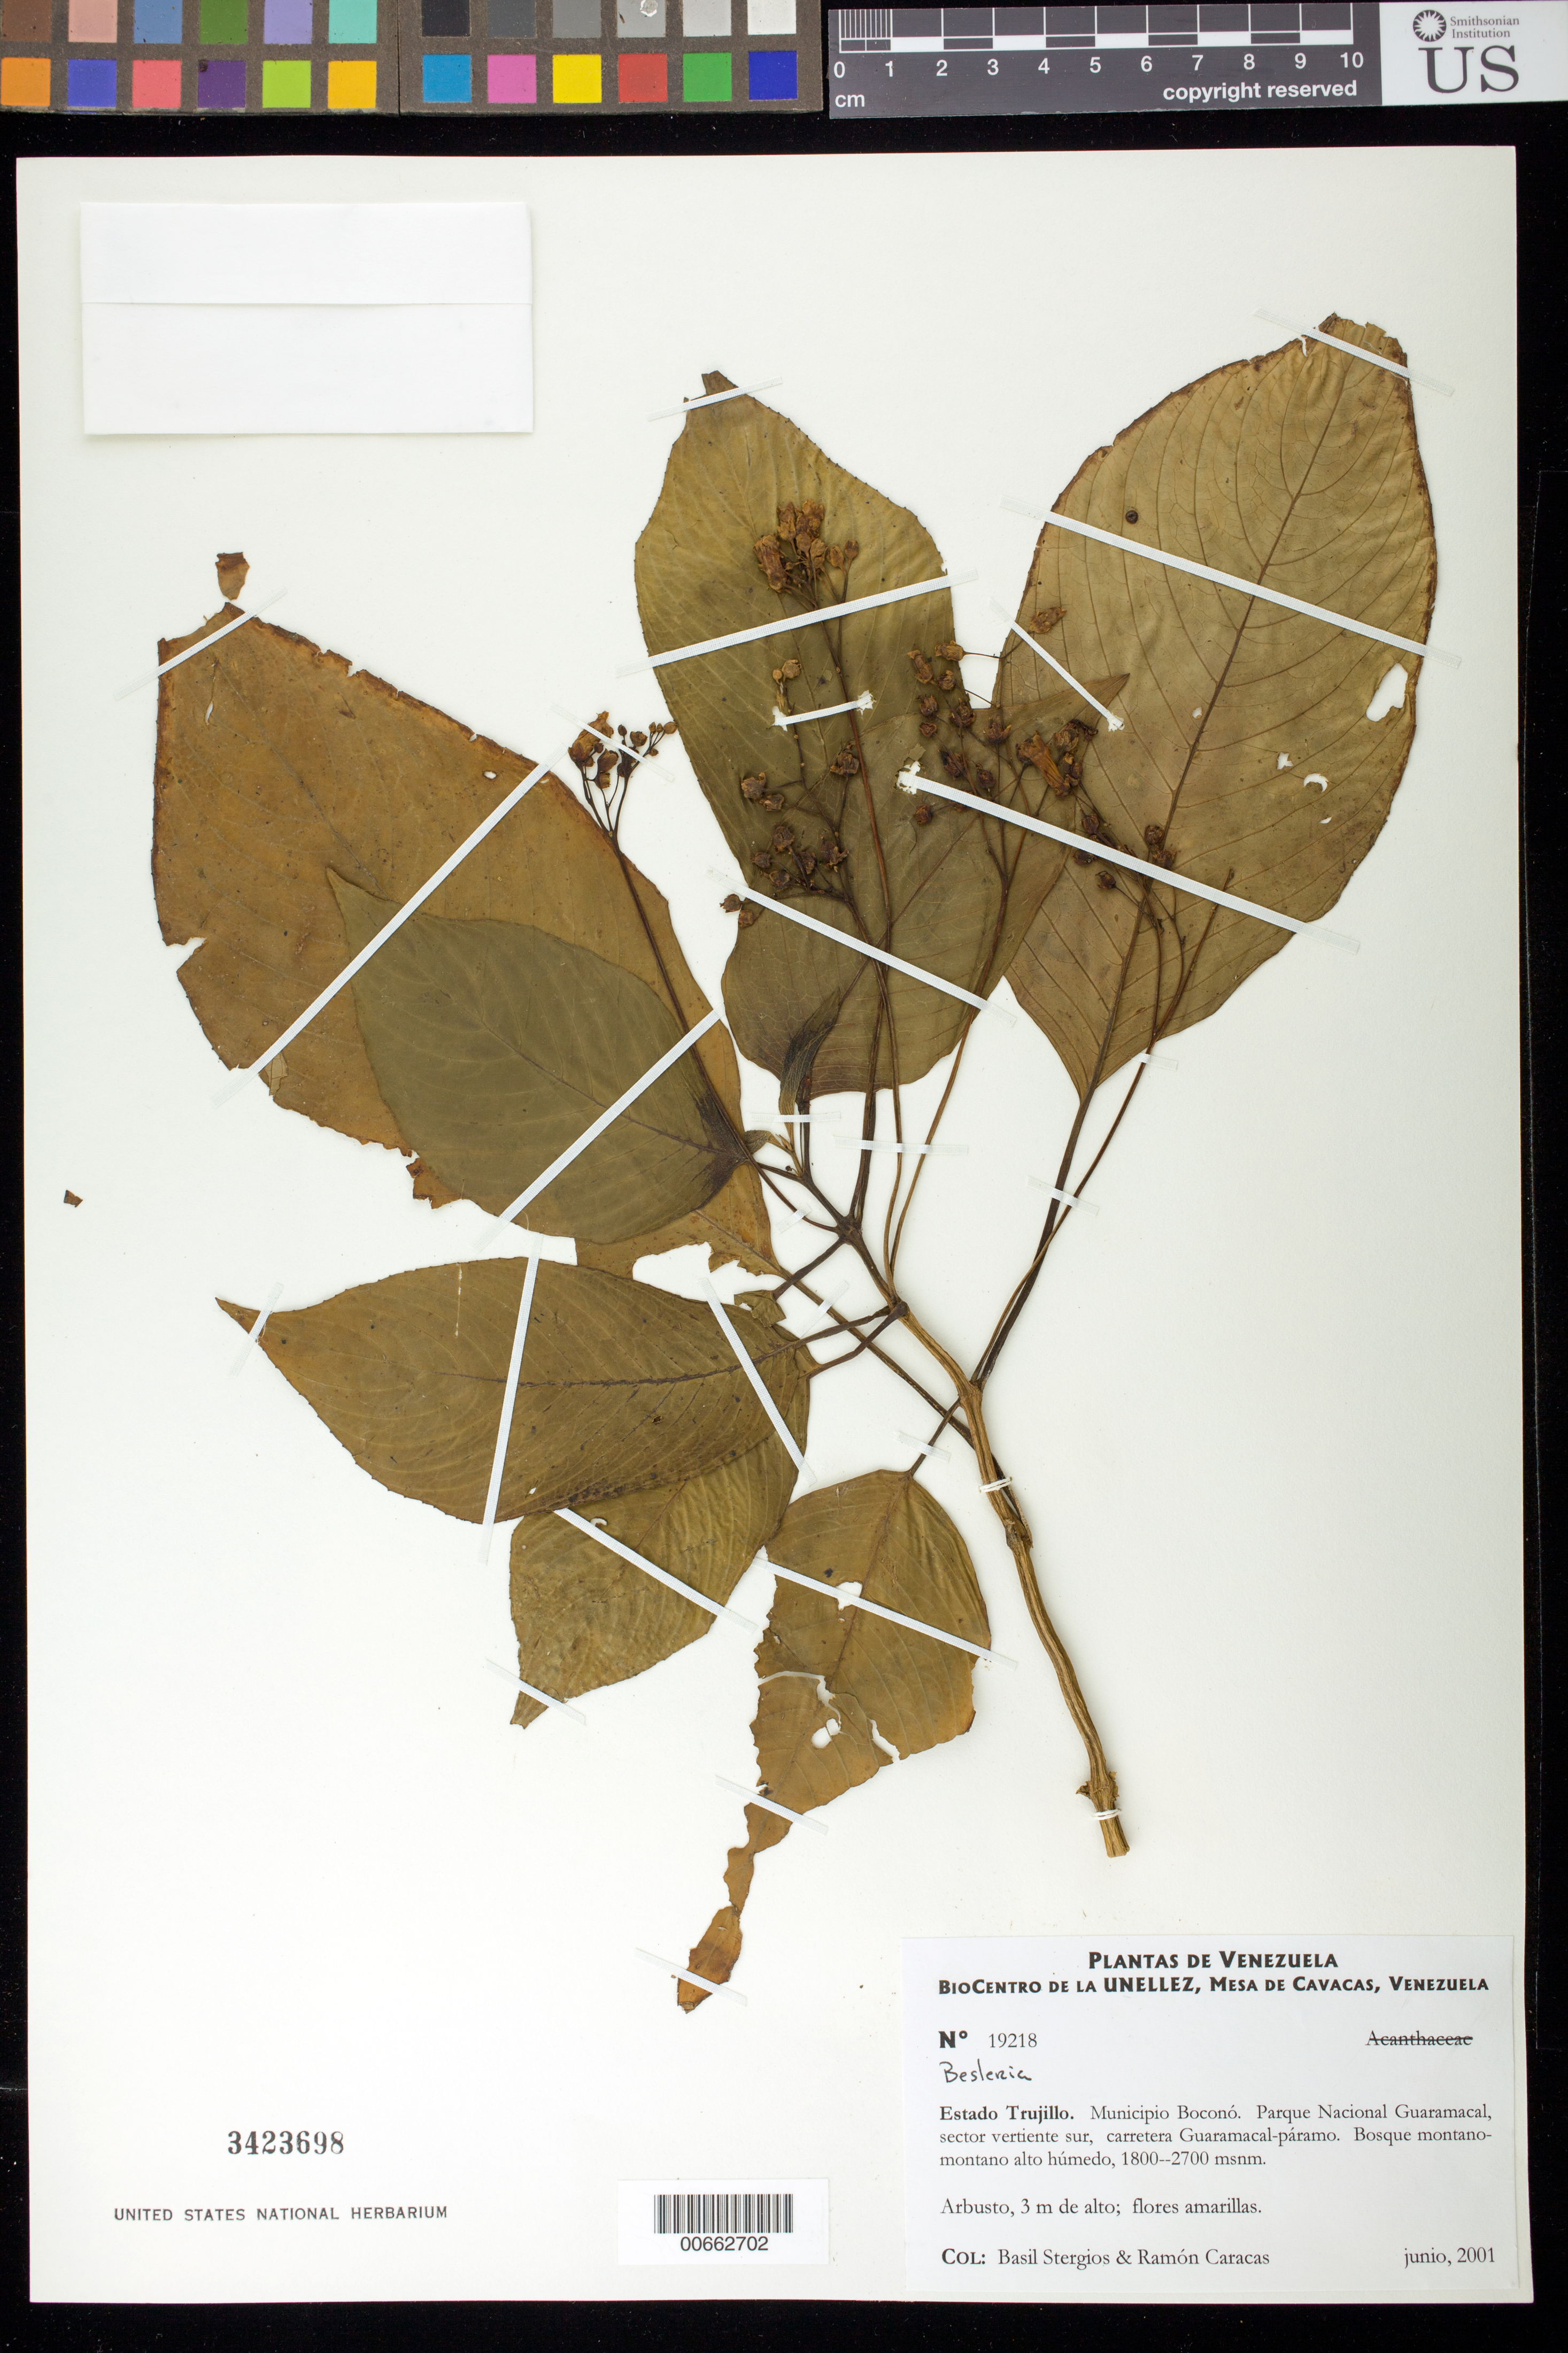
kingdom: Plantae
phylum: Tracheophyta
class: Magnoliopsida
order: Lamiales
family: Gesneriaceae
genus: Besleria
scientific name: Besleria sp.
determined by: Skog, Laurence E.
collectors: B. G. Stergios & R. Caracas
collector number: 19218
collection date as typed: Jun 2001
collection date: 2001-06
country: Venezuela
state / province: Trujillo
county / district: Boconó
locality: Parque Nacional Guaramacal, vertiente sur, carretera Guaramacal-páramo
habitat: Bosque montano-montano alto húmedo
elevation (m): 1800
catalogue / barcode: US 3423698